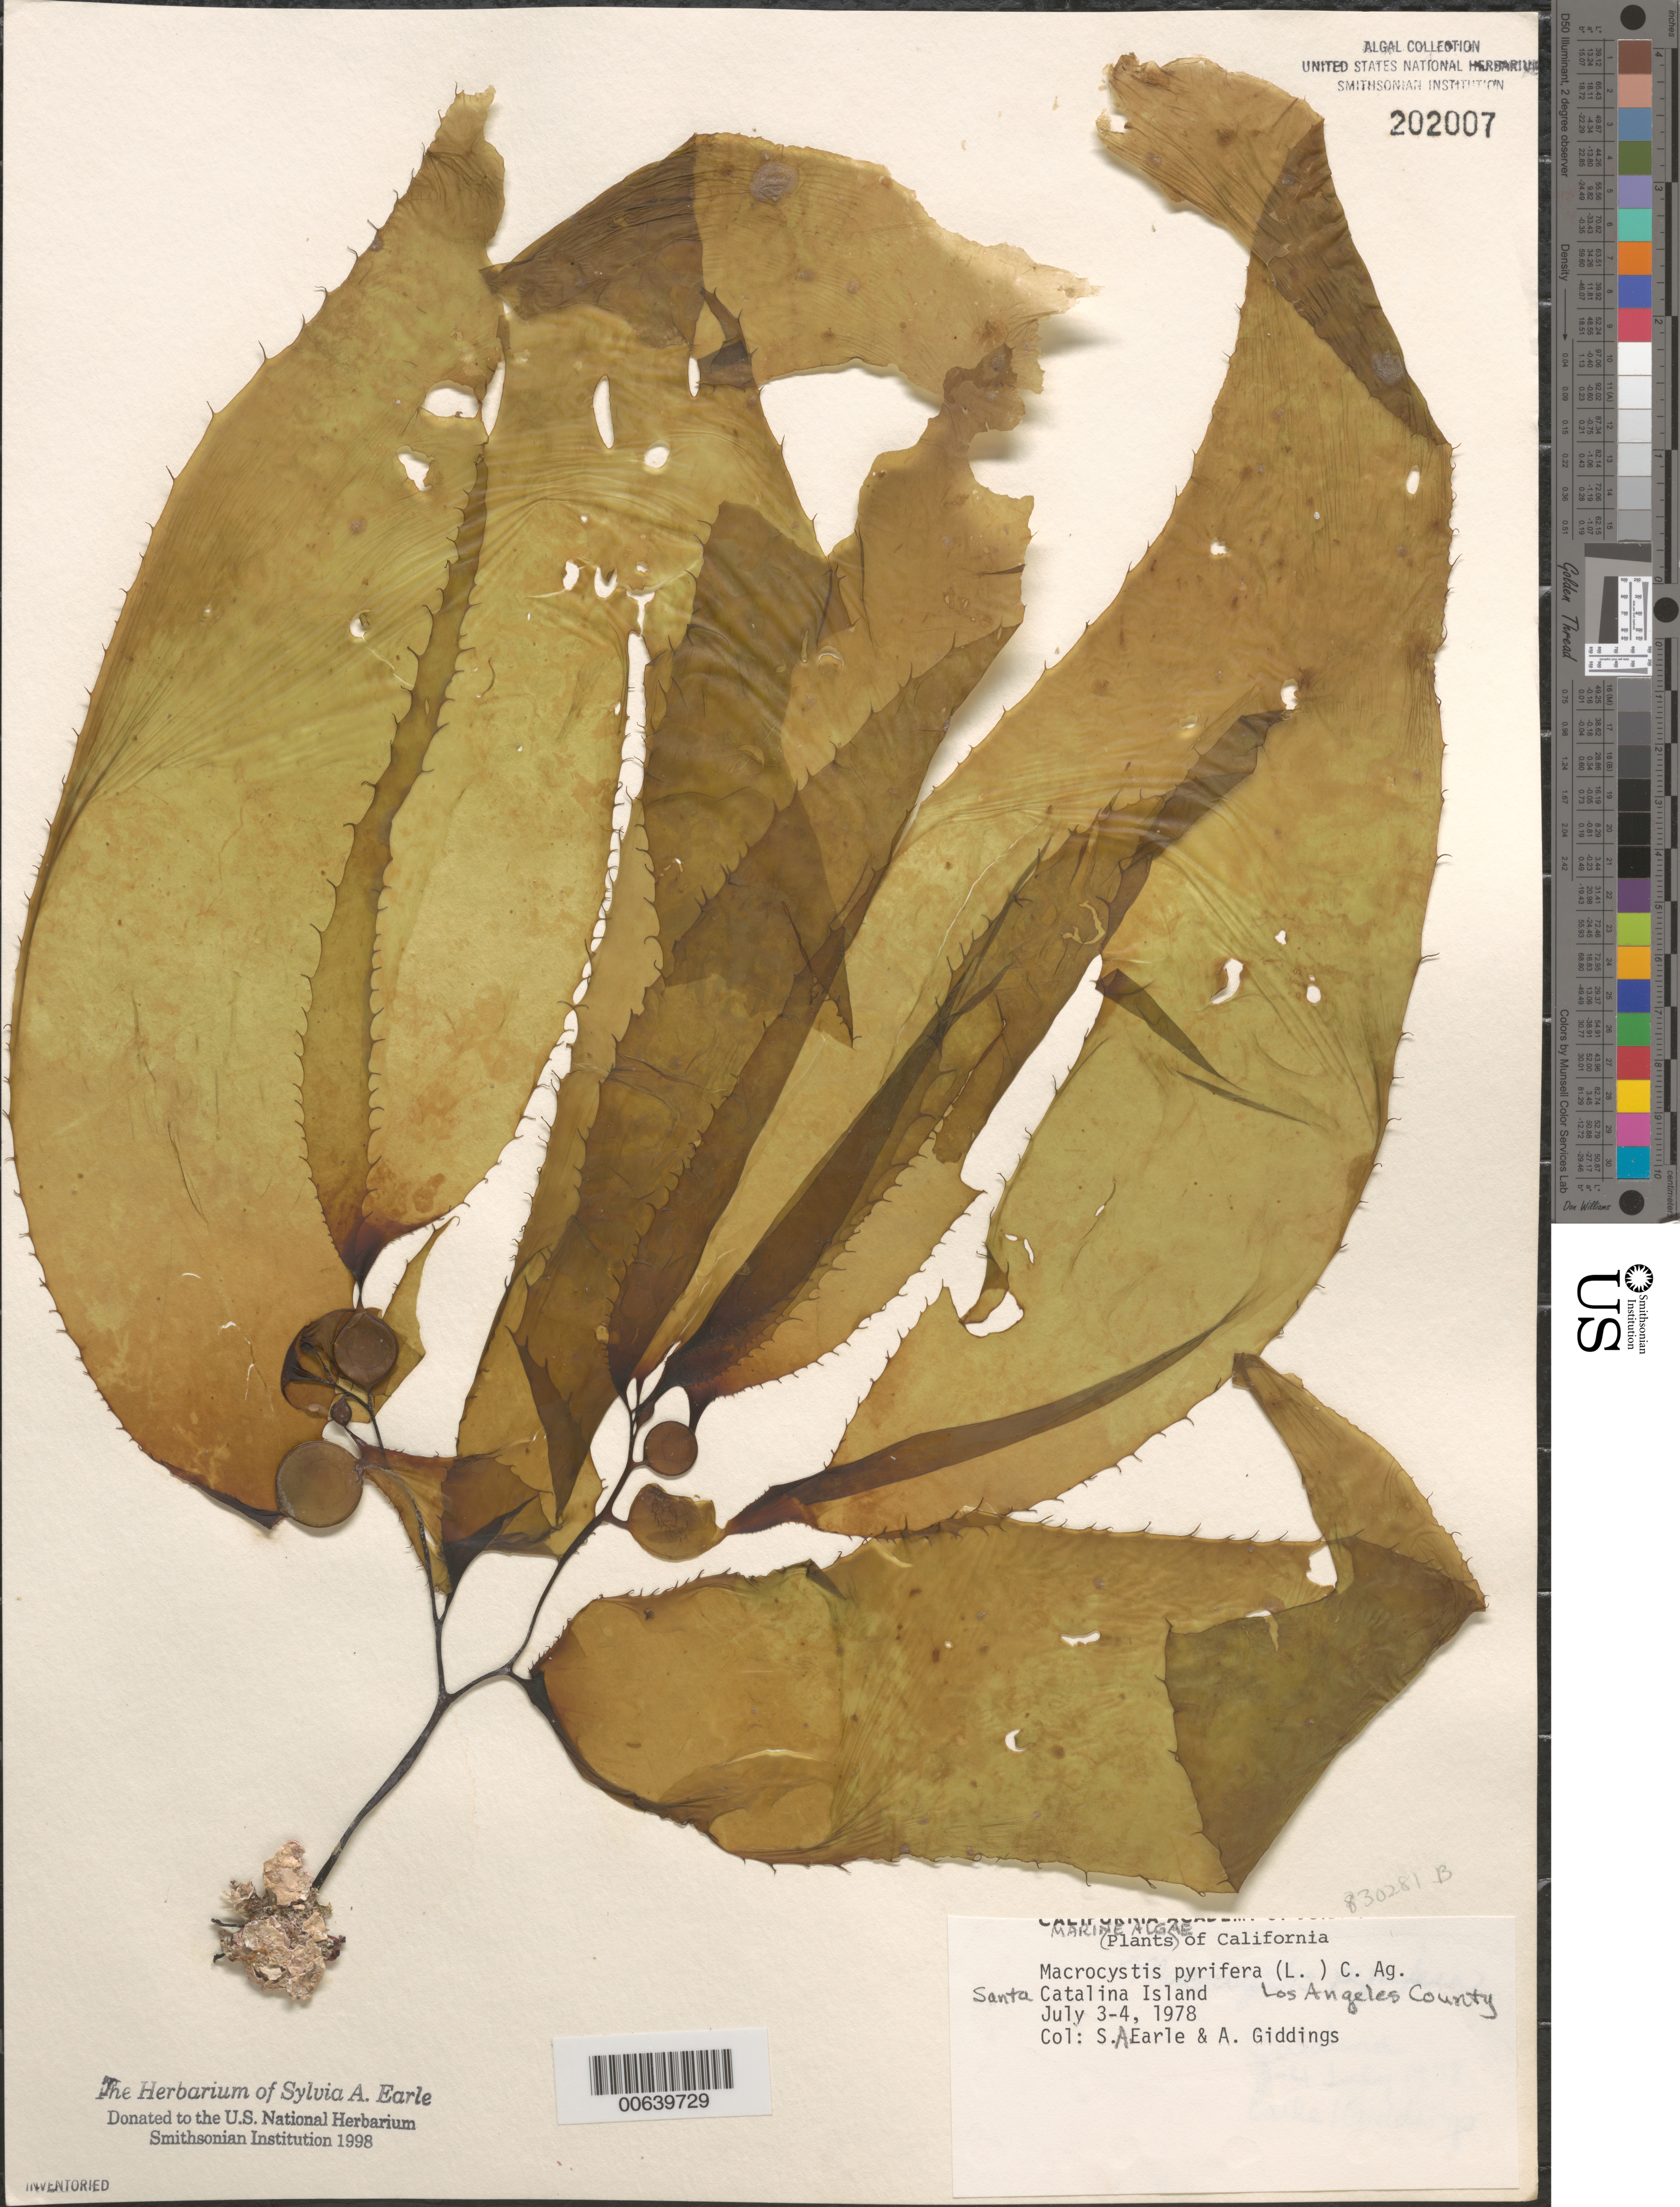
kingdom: Chromista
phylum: Ochrophyta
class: Phaeophyceae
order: Laminariales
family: Laminariaceae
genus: Macrocystis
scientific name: Macrocystis pyrifera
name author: (L.) C. Agardh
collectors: S. A. Earle & A. Giddings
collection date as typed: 03 Jul 1978 to 04 Jul 1978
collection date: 1978-07-03/1978-07-04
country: United States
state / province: California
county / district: Los Angeles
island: Santa Catalina Island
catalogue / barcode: US 202007